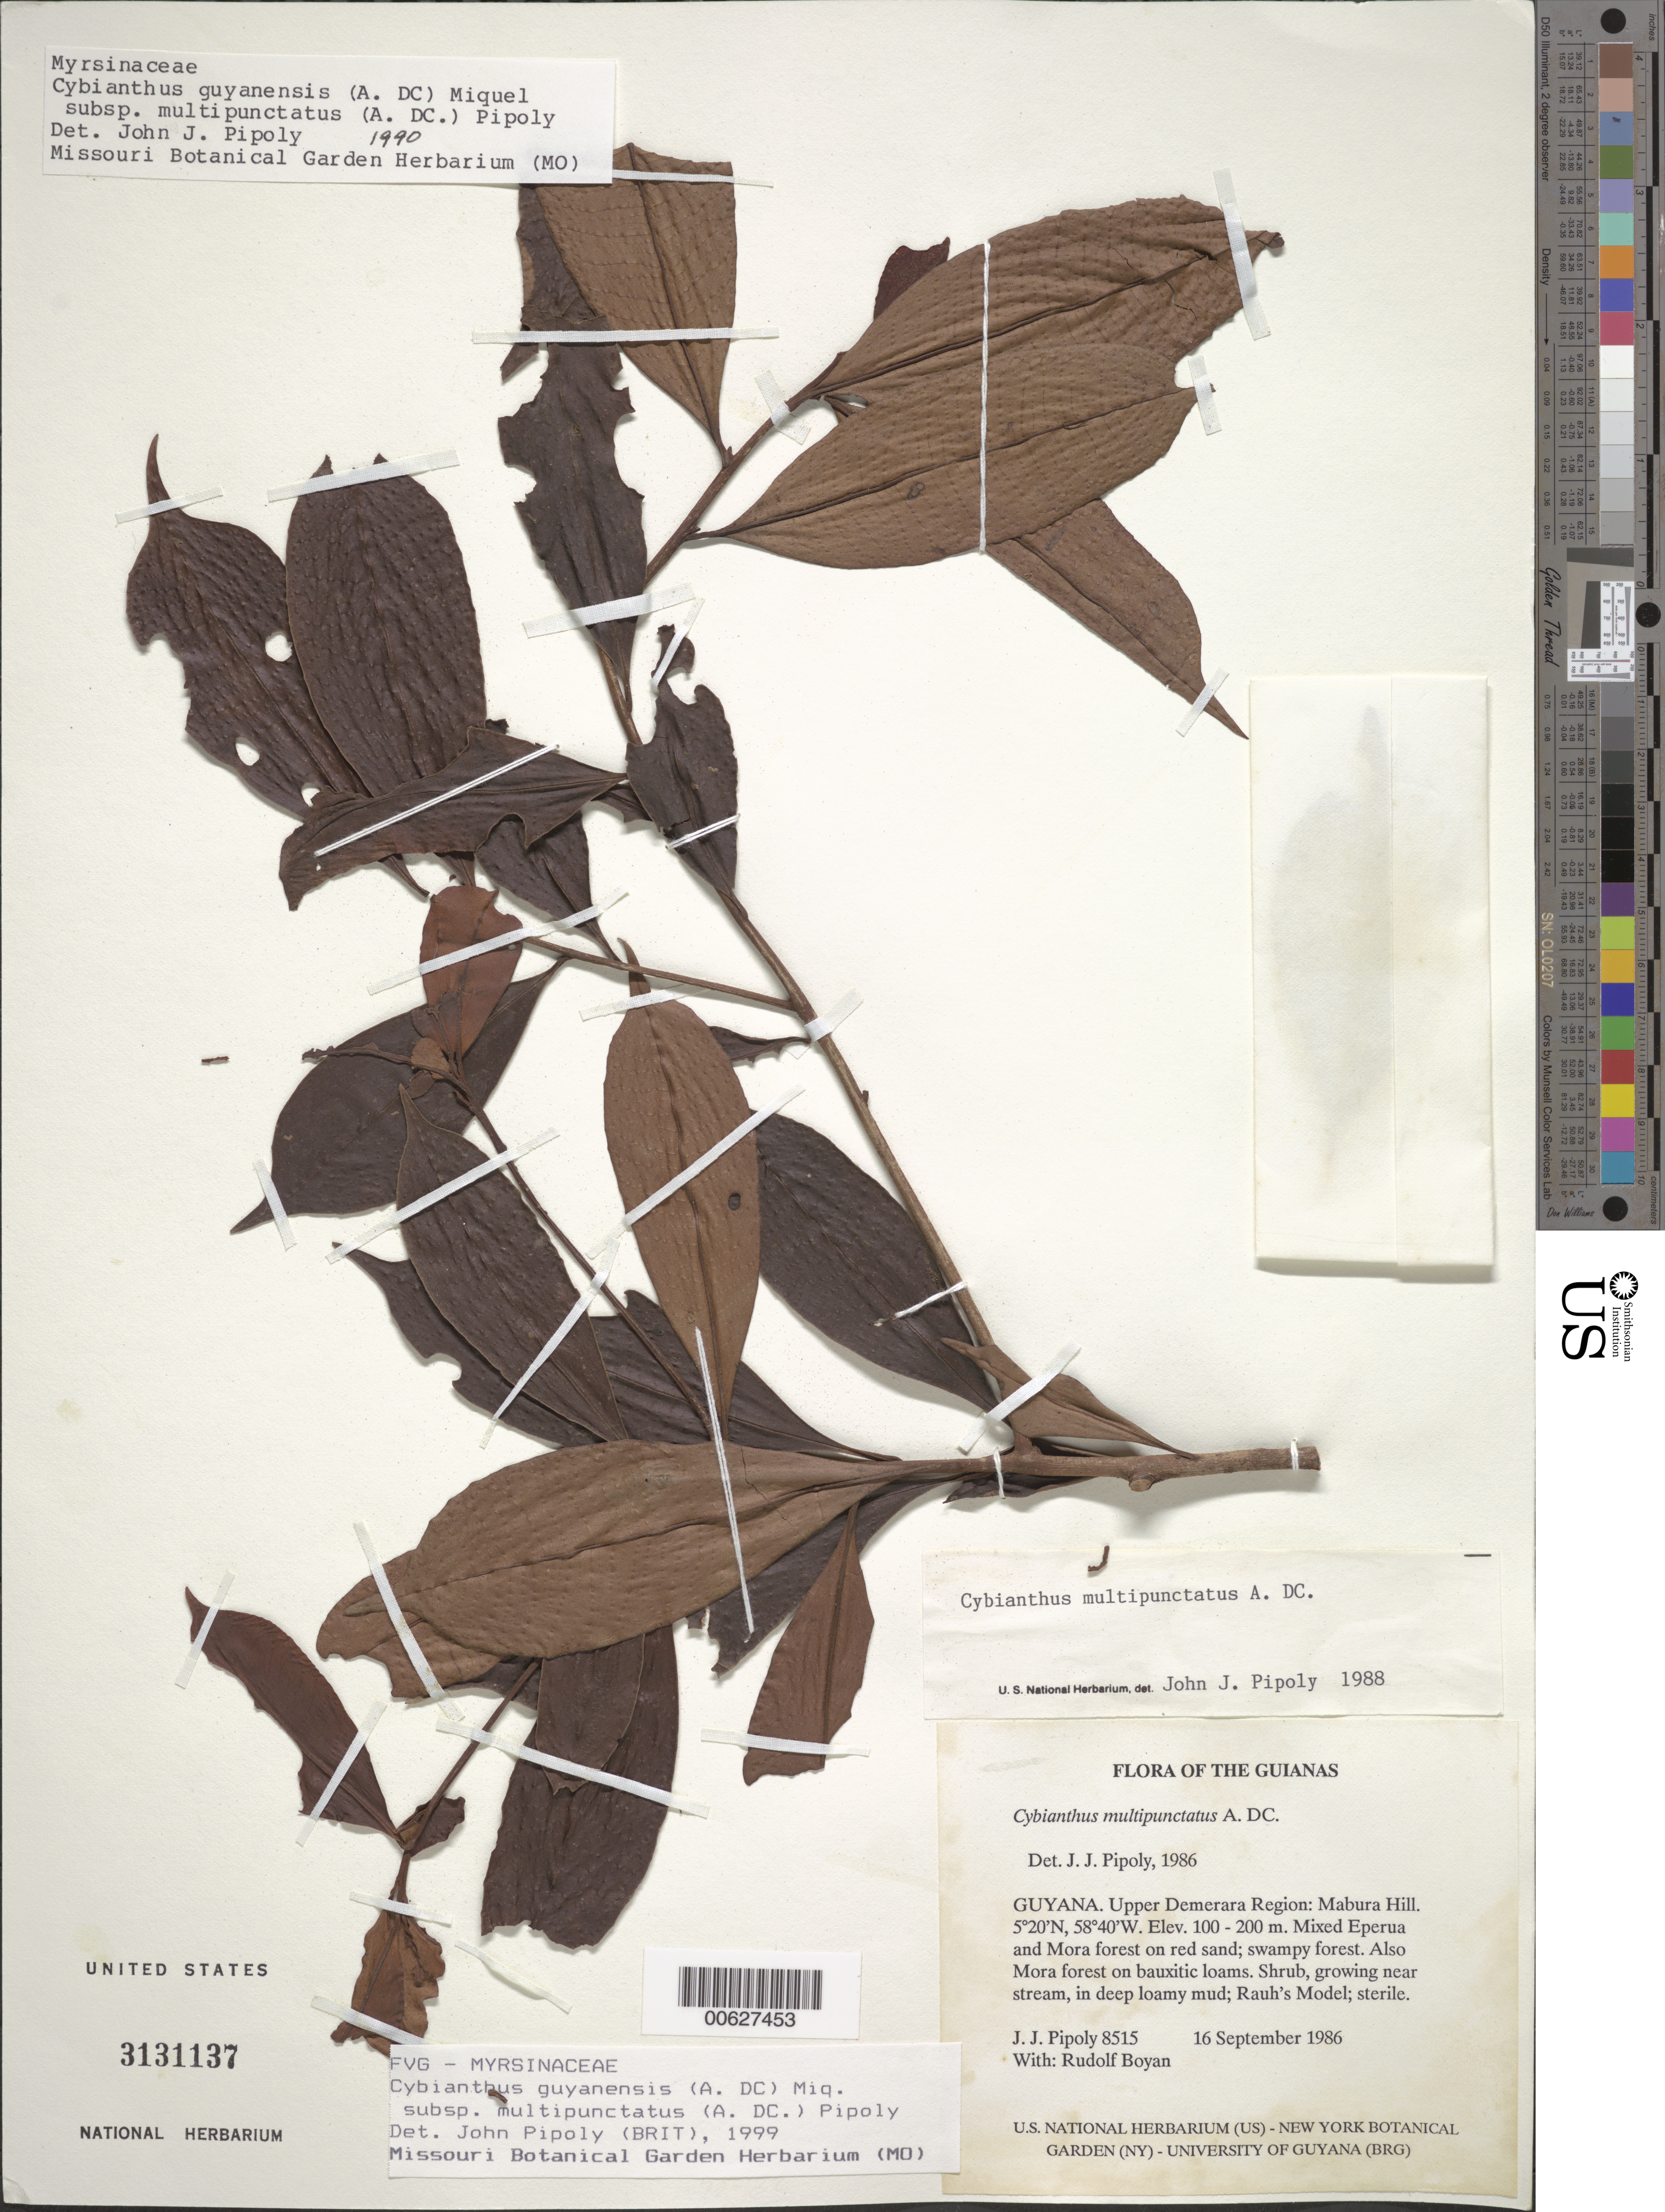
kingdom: Plantae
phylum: Tracheophyta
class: Magnoliopsida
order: Ericales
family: Primulaceae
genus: Cybianthus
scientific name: Cybianthus guyanensis subsp. multipunctatus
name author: (A. DC.) Pipoly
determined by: Pipoly, J. J., III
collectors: J. J. Pipoly & R. Boyan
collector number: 8515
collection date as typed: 16 September 1986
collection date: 1986-09-16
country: Guyana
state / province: U. Demerara-Berbice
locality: Mabura Hill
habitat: Mixed Eperua and Mora forest on red sand; swampy forest. Also Mora forest on bauxitic loams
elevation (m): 100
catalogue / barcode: US 3131137